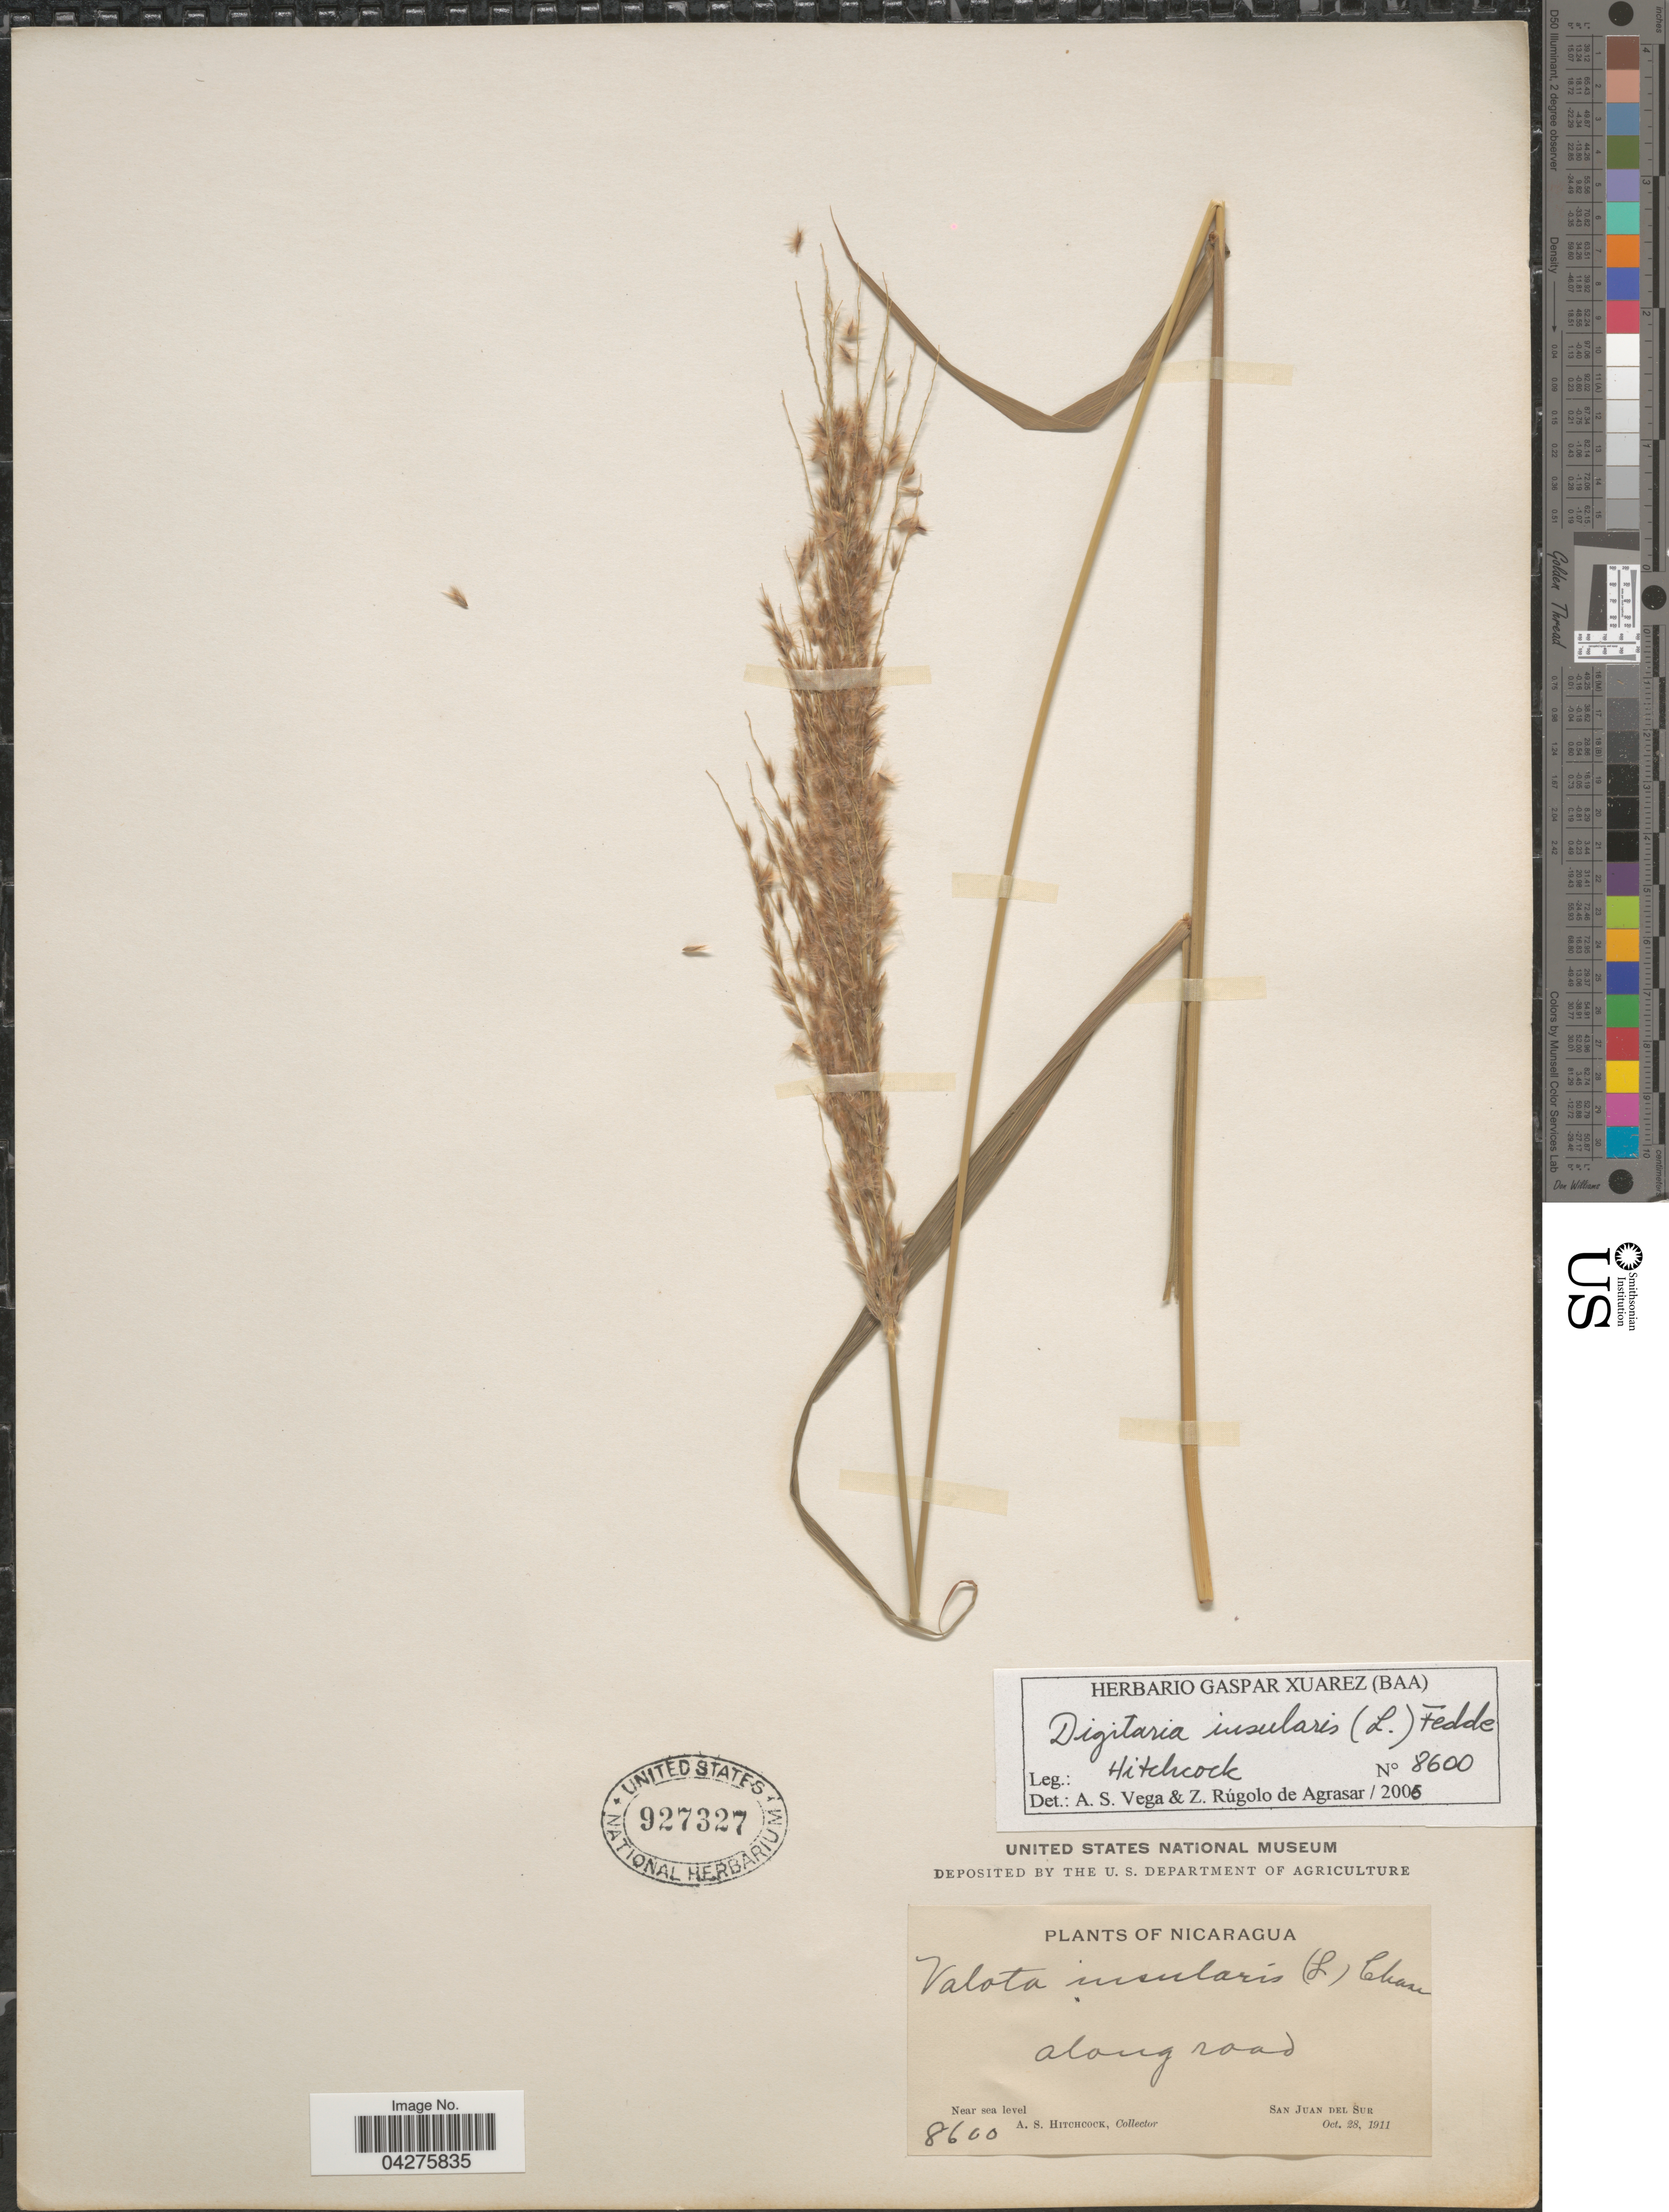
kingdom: Plantae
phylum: Tracheophyta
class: Liliopsida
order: Poales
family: Poaceae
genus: Digitaria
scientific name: Digitaria insularis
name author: (L.) Fedde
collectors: A. S. Hitchcock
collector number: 8600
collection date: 1911-10-28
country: Nicaragua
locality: Along road. San Juan del Sur.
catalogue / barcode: US 927327